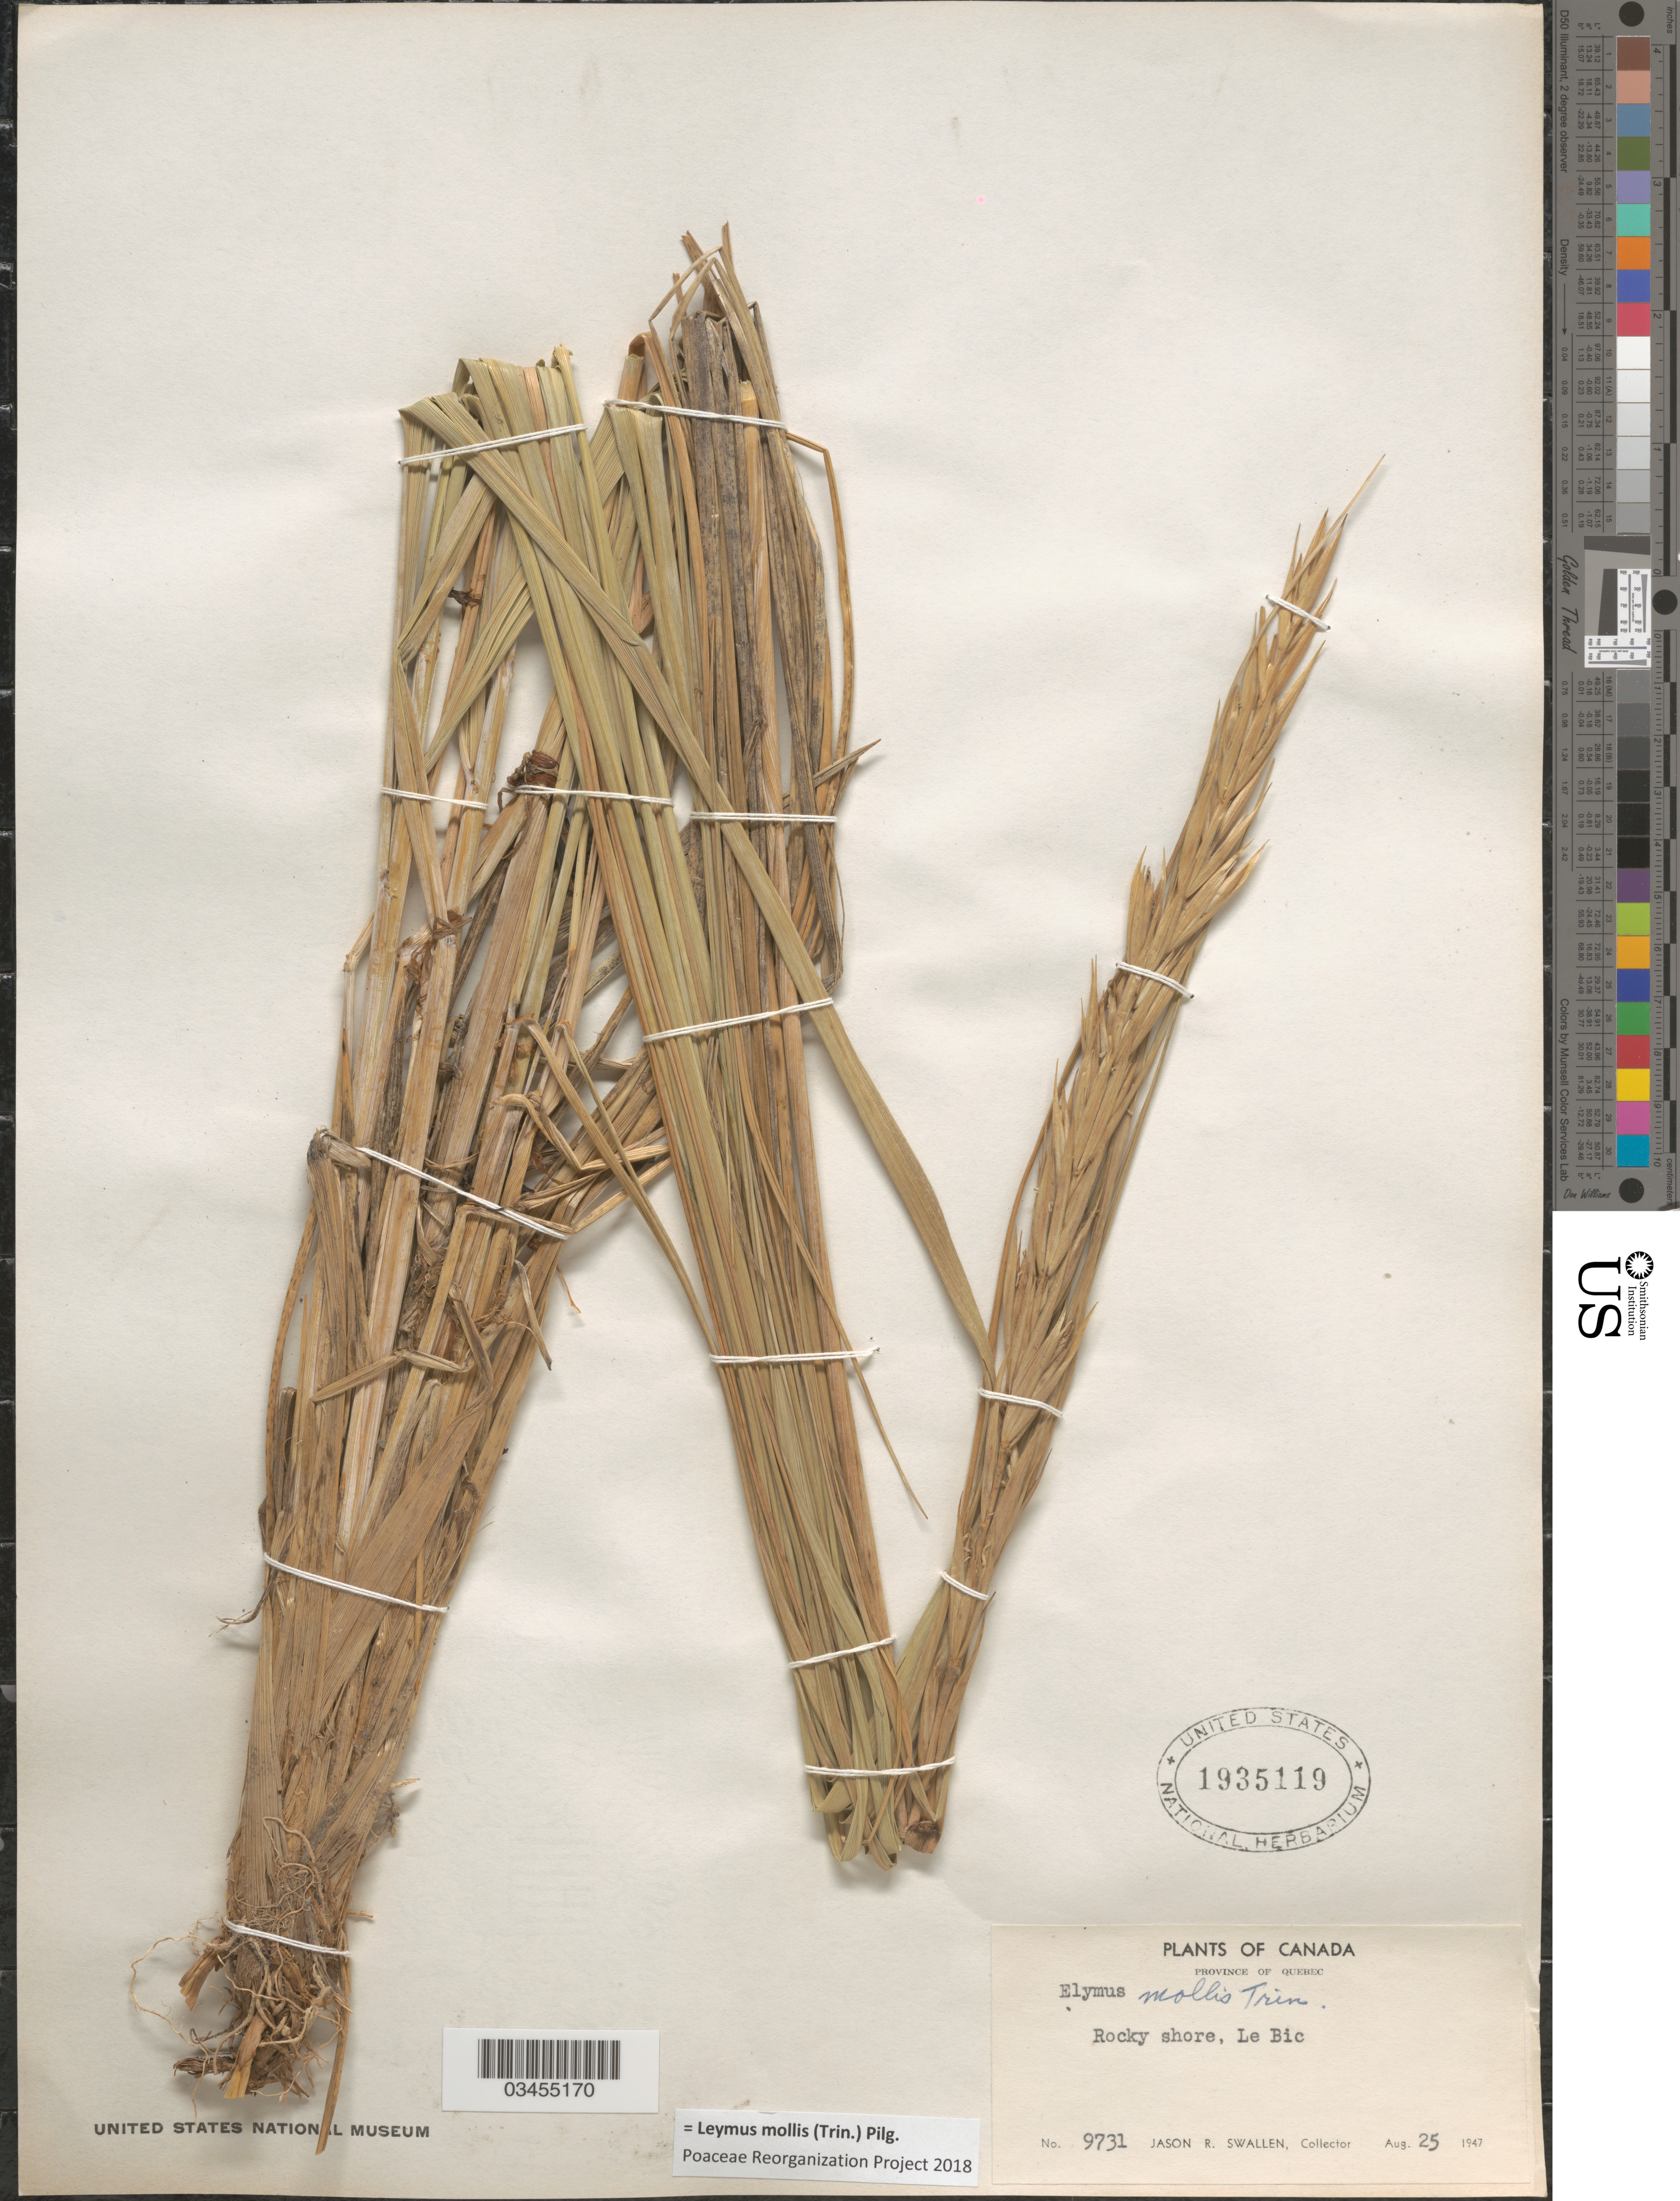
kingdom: Plantae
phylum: Tracheophyta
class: Liliopsida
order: Poales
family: Poaceae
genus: Leymus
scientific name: Leymus mollis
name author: (Trin.) Pilg.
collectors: J. R. Swallen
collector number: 9731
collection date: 1947-08-25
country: Canada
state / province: Quebec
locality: Rocky shore, Le Bic.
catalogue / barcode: US 1935119